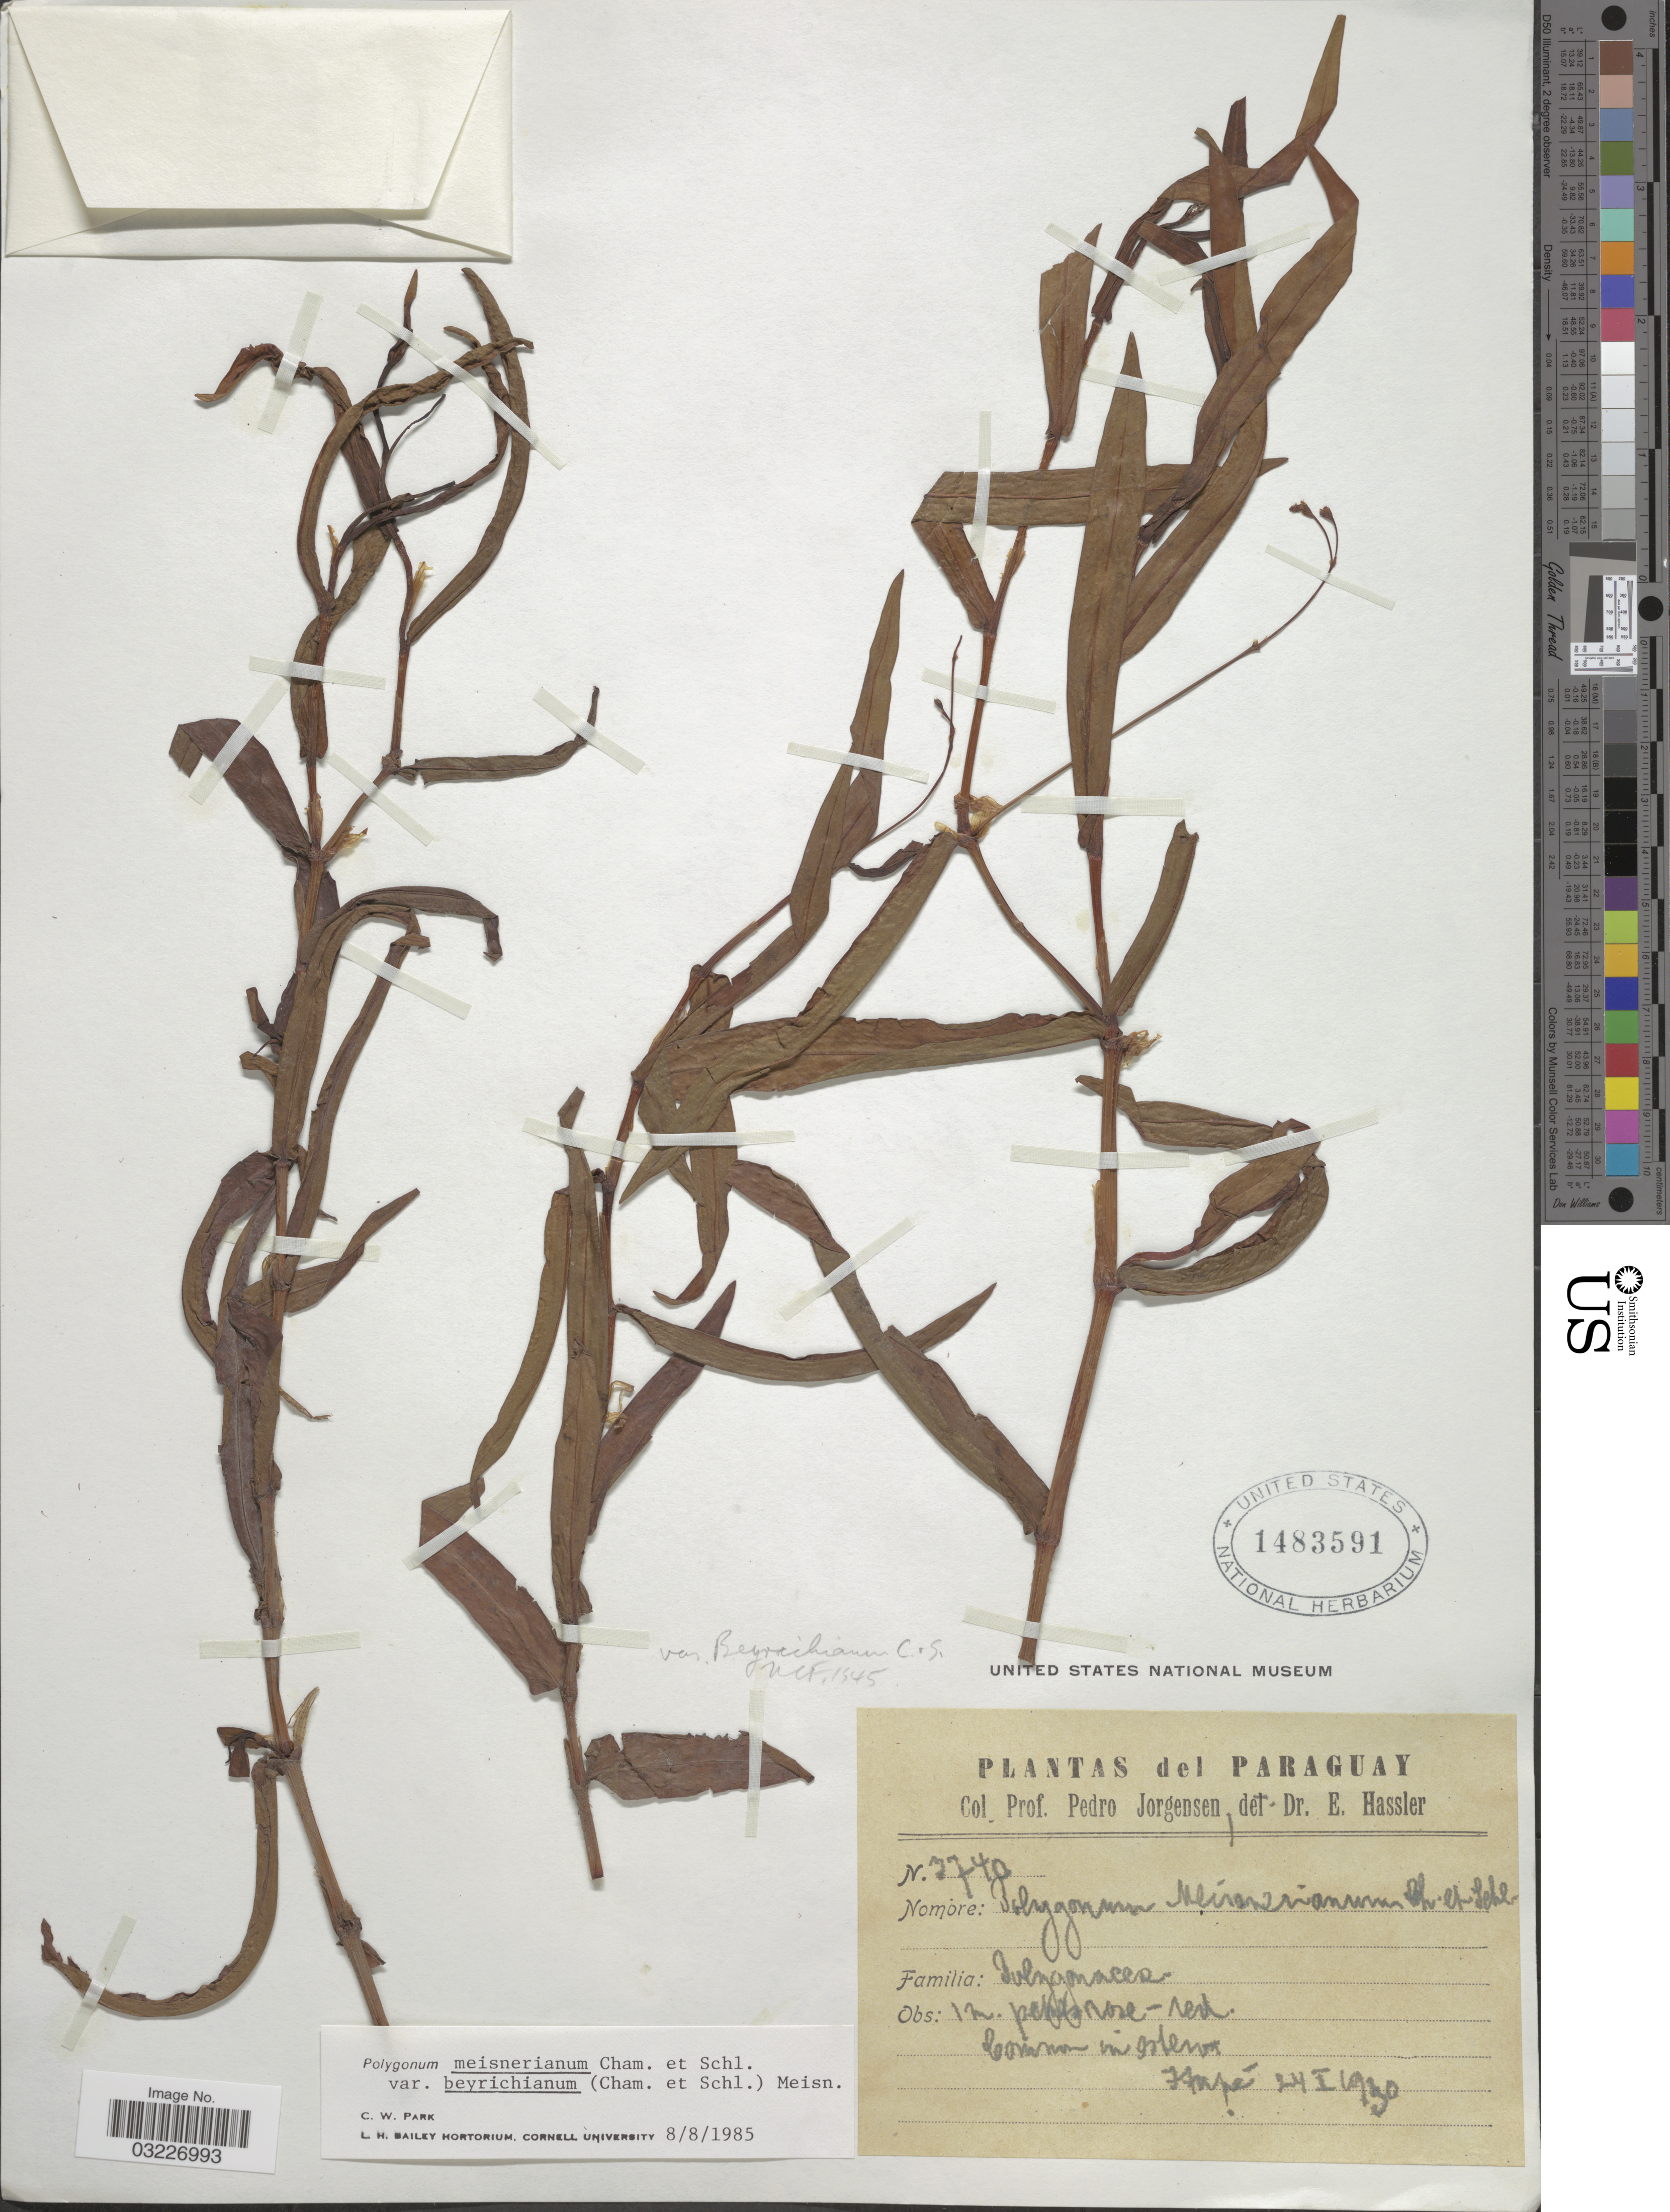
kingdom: Plantae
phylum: Tracheophyta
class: Magnoliopsida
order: Caryophyllales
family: Polygonaceae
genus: Polygonum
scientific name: Polygonum meisnerianum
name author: Cham. & Schltdl.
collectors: P. Jörgensen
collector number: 3740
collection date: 1930-01-24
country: Paraguay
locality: Itapé.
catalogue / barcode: US 1483591